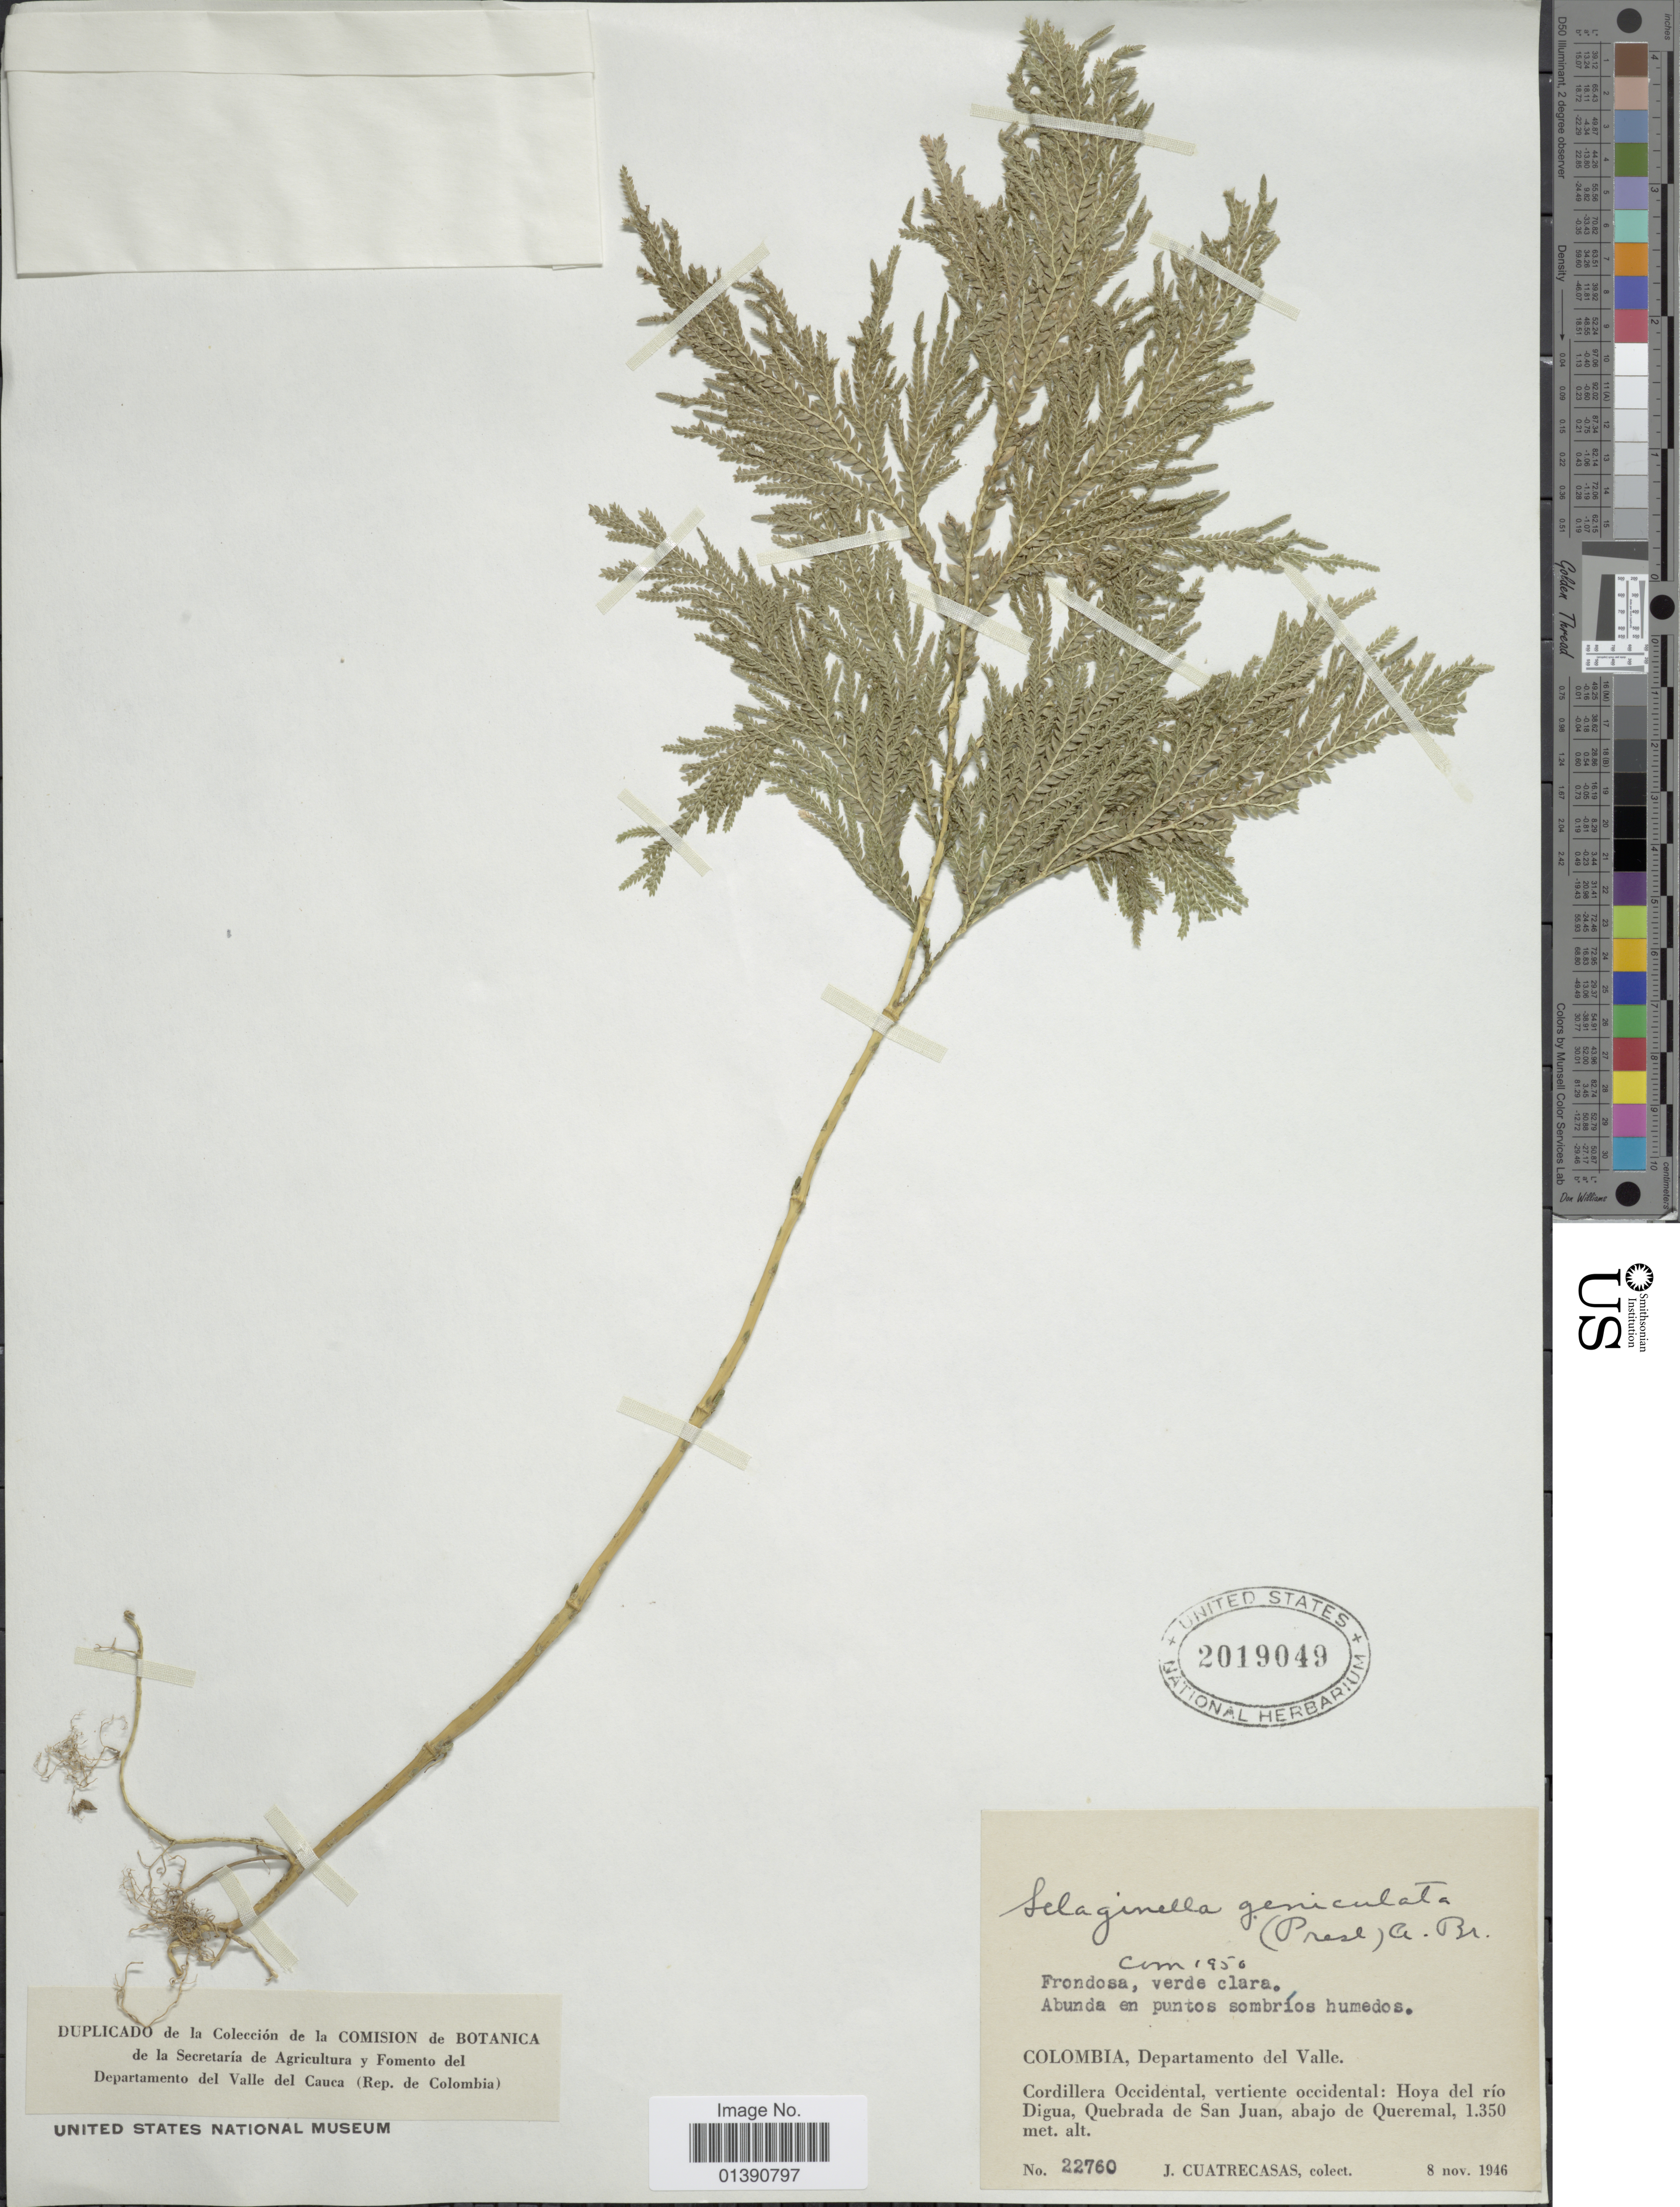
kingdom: Plantae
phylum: Tracheophyta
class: Lycopodiopsida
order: Selaginellales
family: Selaginellaceae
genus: Selaginella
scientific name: Selaginella geniculata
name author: (C. Presl) Spring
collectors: J. Cuatrecasas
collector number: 22760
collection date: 1946-11-08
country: Colombia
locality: Departamento del Valle, Cordillera Occidental, vertiente occidental: Hoya del río Digua, Quebrada de San Juan de San Juan, abajo de Querermal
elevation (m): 1350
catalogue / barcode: US 2019049